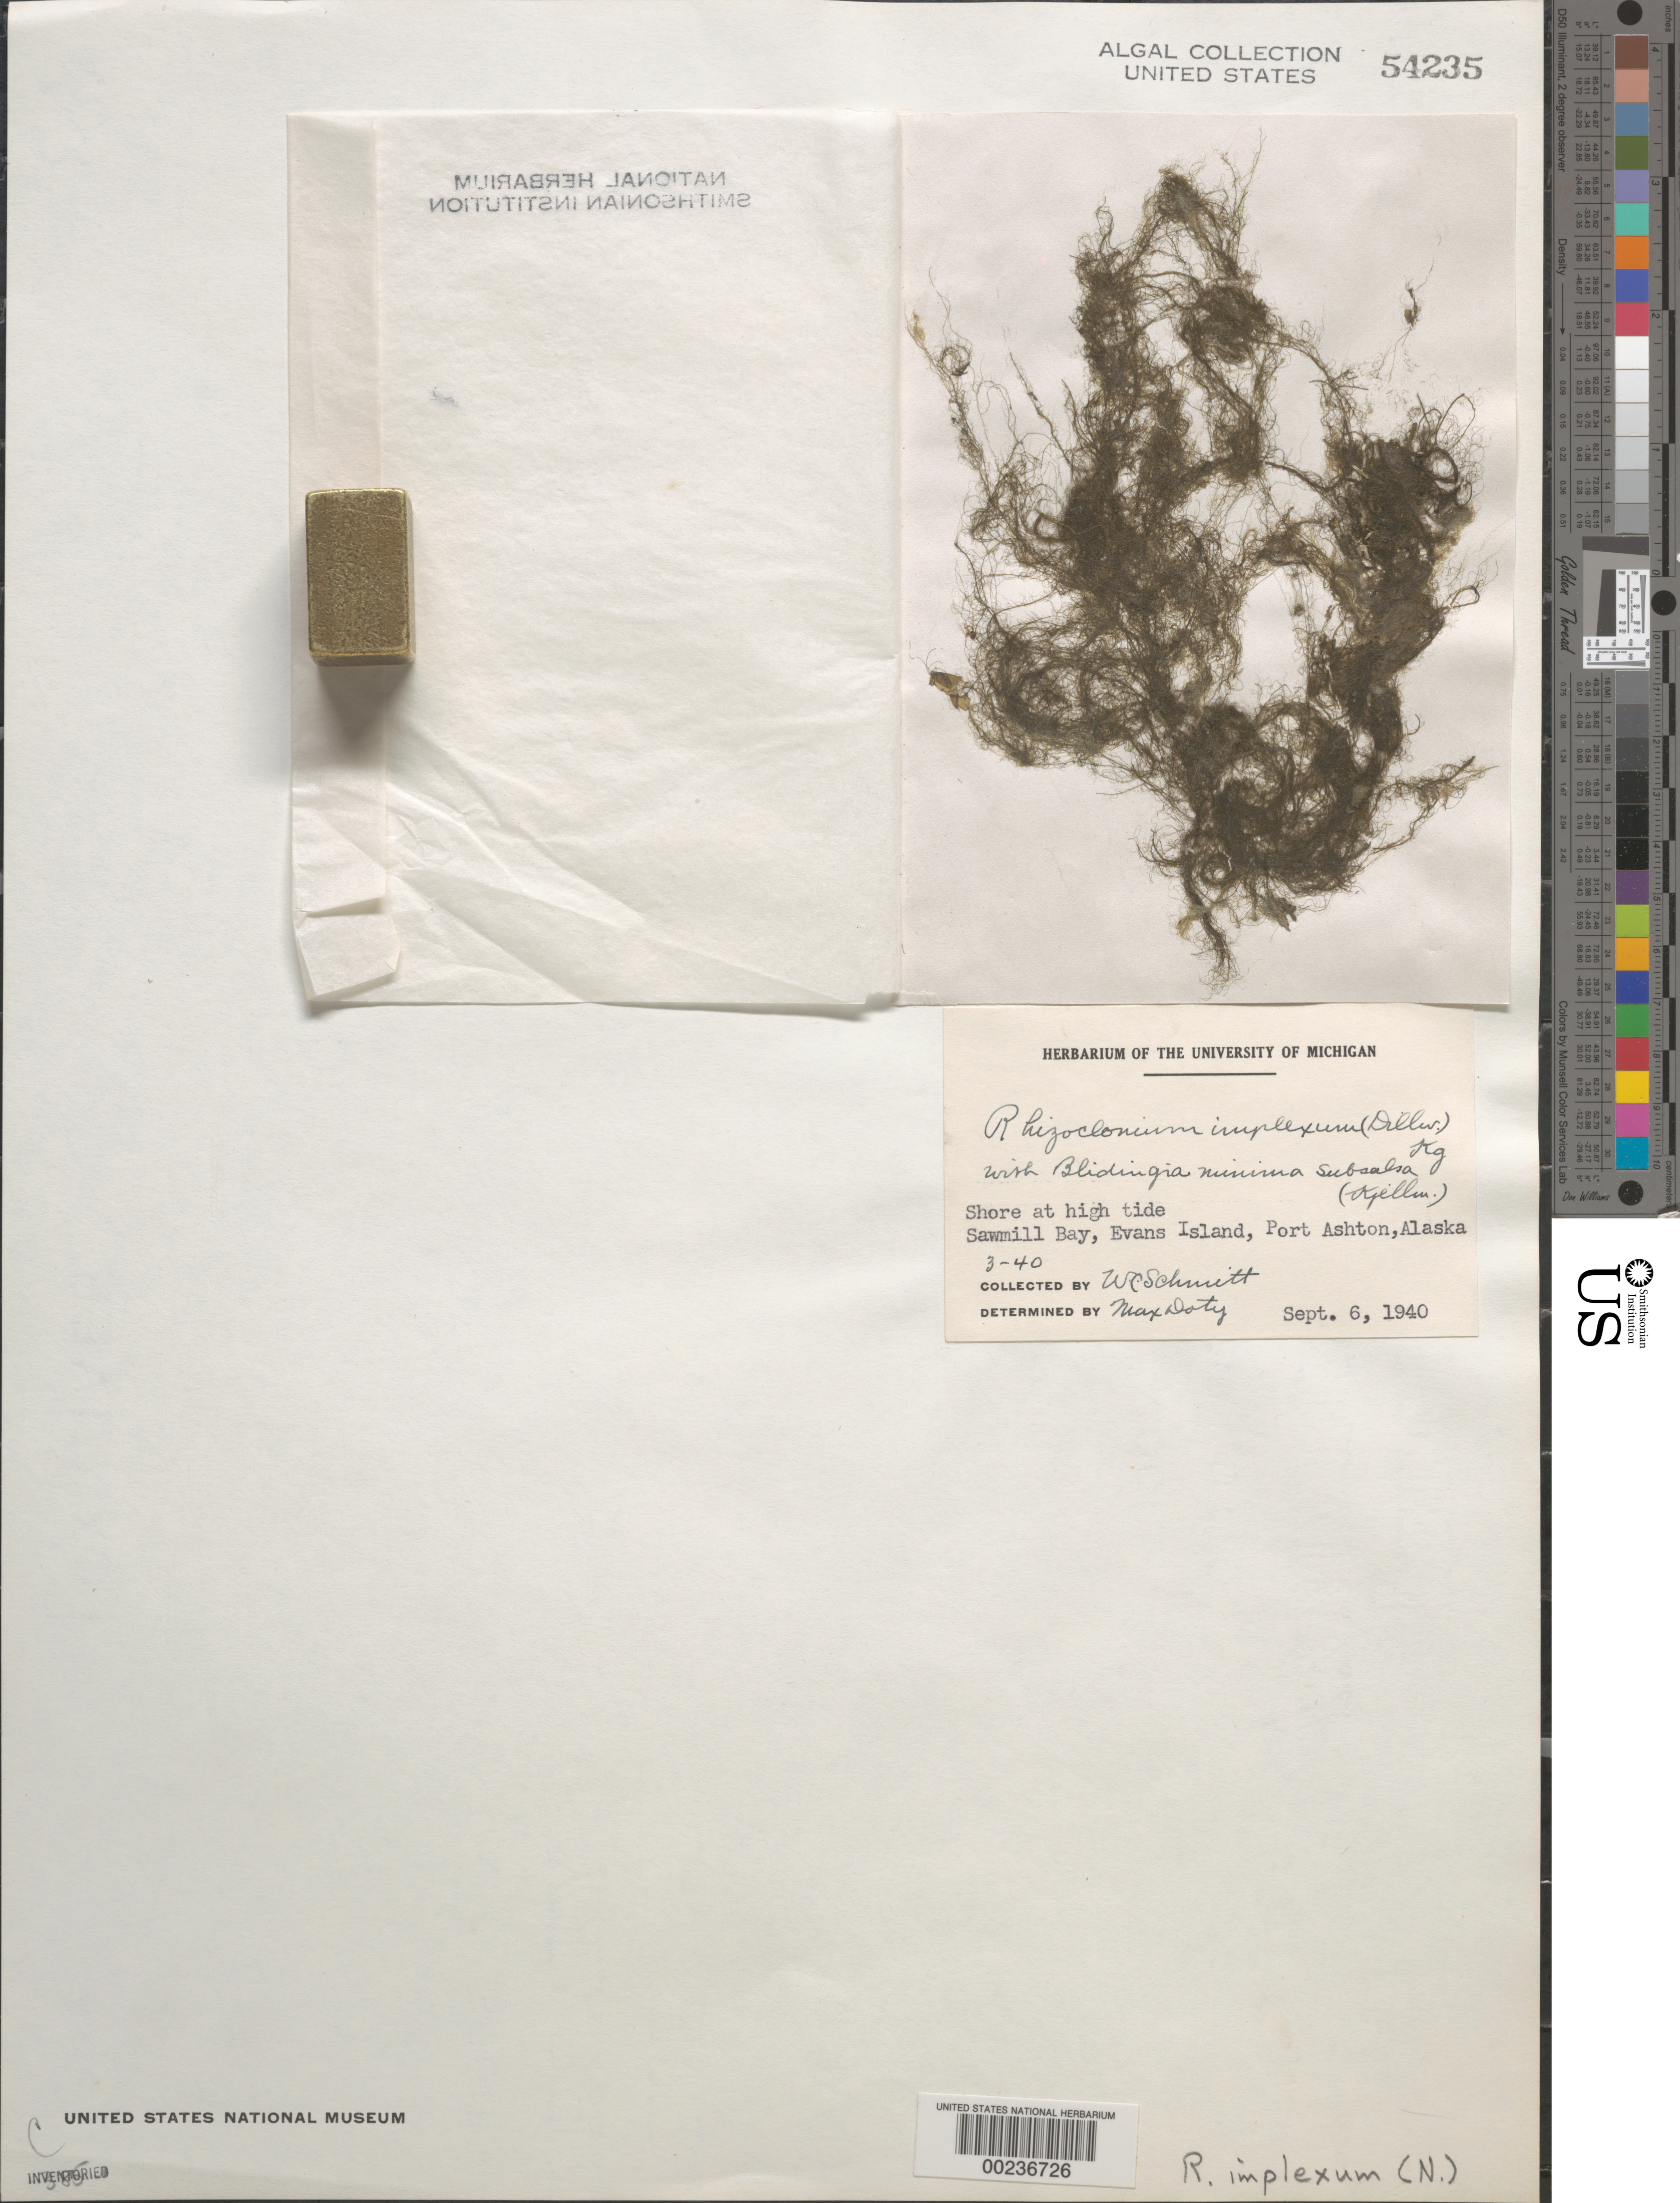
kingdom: Plantae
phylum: Chlorophyta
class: Ulvophyceae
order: Cladophorales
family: Cladophoraceae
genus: Rhizoclonium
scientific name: Rhizoclonium riparium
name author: (Roth) Harv.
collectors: W. L. Schmitt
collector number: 3-40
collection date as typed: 06 Sep 1940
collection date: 1940-09-06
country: United States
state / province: Alaska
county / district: Valdez-Cordova Division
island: Evans Island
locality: Sawmill Bay, Port Ashton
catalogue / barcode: US 54235